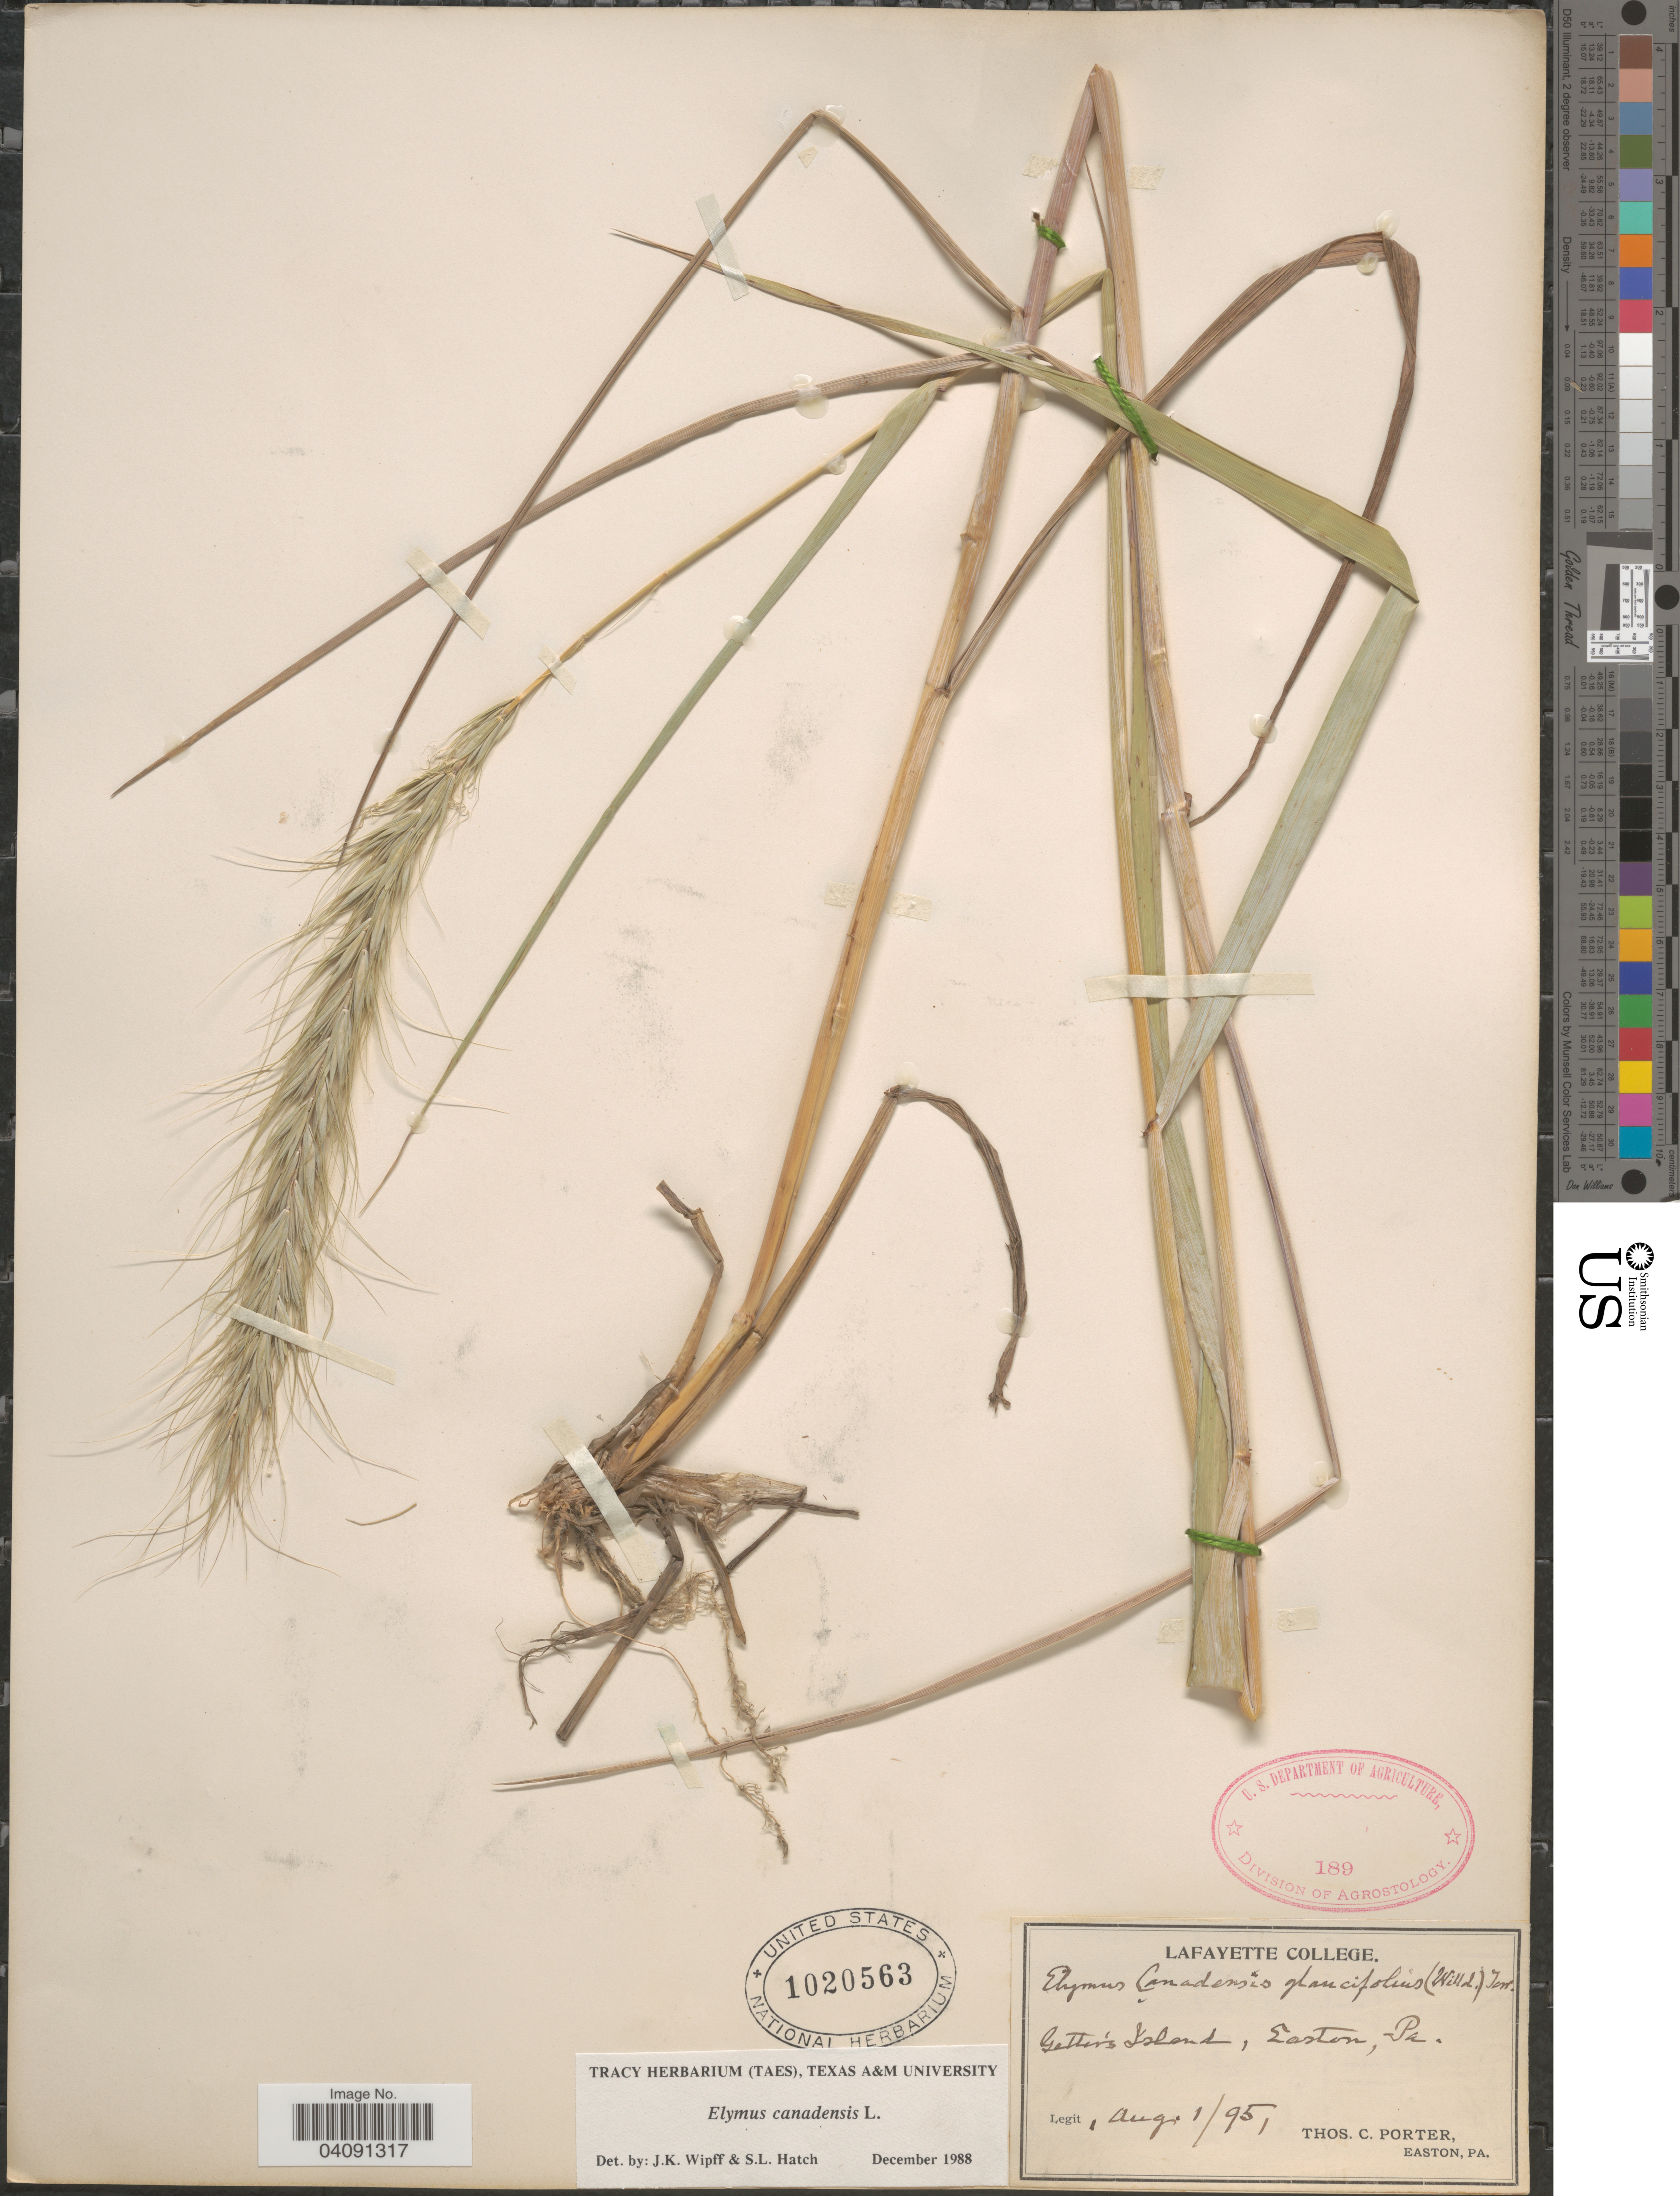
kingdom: Plantae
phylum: Tracheophyta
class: Liliopsida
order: Poales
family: Poaceae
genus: Elymus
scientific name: Elymus canadensis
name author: L.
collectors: T. Porter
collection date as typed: Transcribed d/m/y: 1/8/95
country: United States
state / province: Pennsylvania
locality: Gatter's Island, Easton.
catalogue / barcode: US 1020563